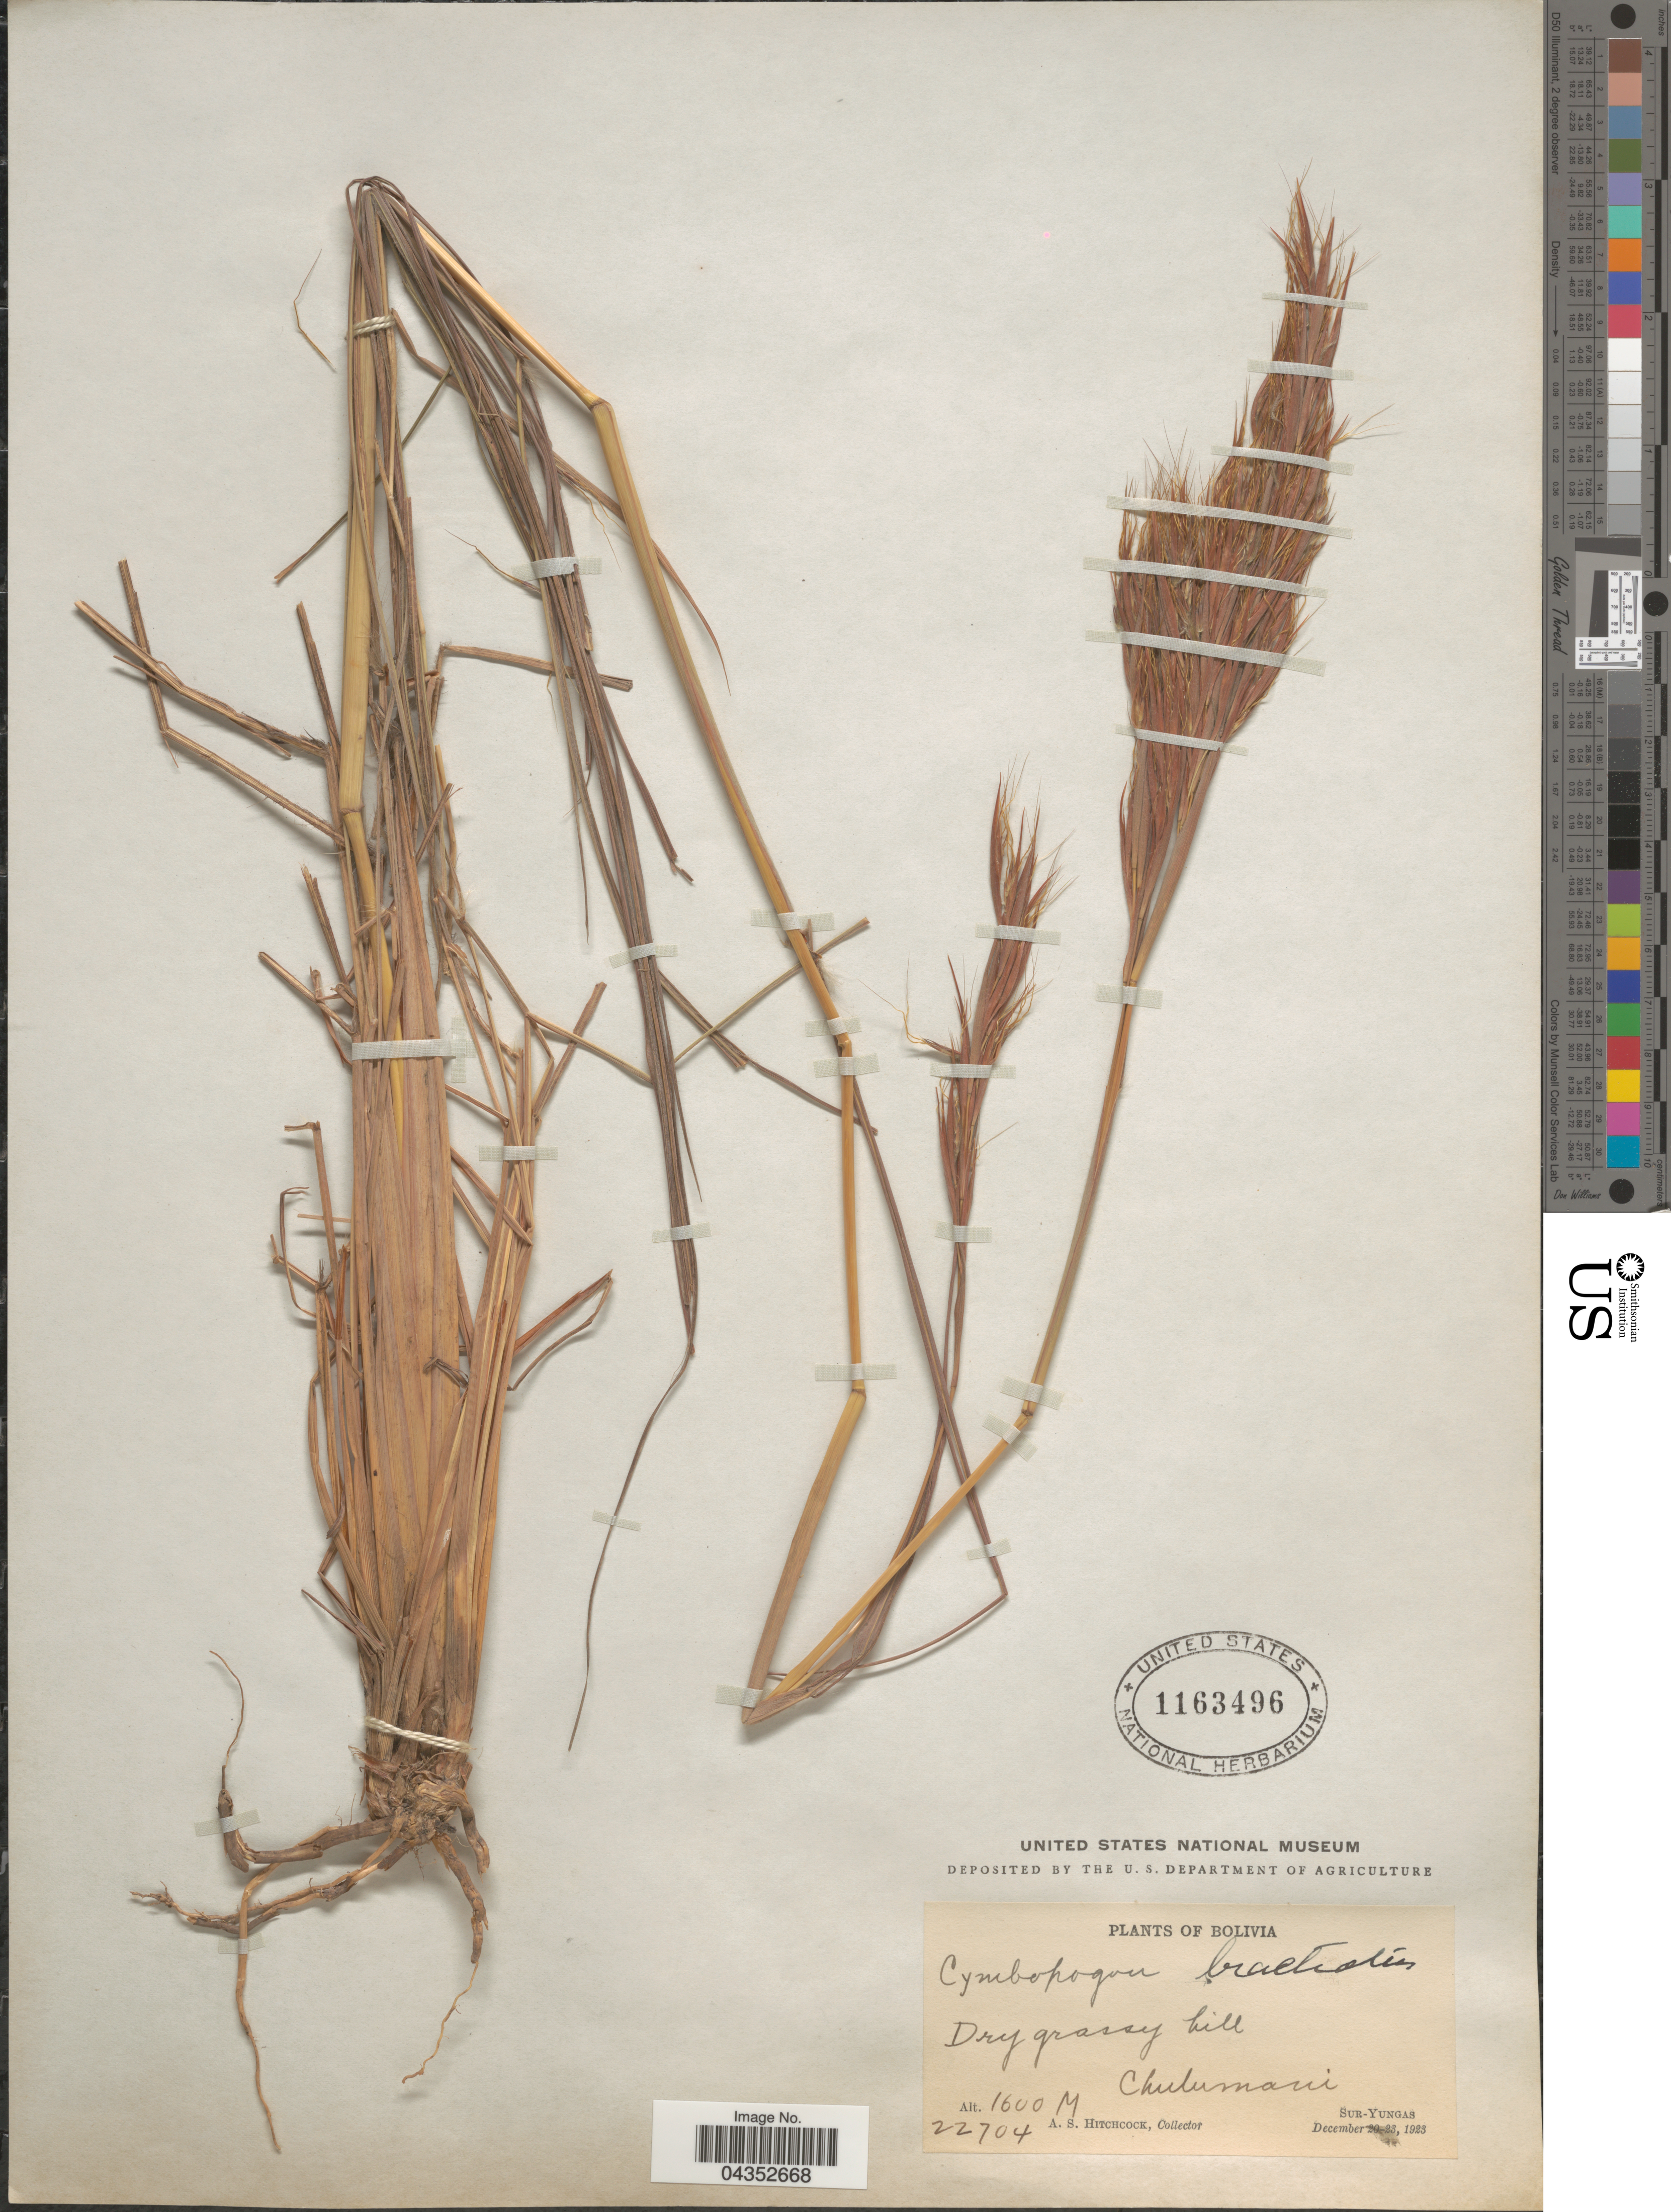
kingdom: Plantae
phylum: Tracheophyta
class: Liliopsida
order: Poales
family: Poaceae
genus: Hyparrhenia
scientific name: Hyparrhenia bracteata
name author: (Humb. & Bonpl.) Stapf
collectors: A. S. Hitchcock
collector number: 22704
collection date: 1923-12-20/1923-12-23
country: Bolivia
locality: Chulumani. Sur-Yungas.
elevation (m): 1600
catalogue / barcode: US 1163496